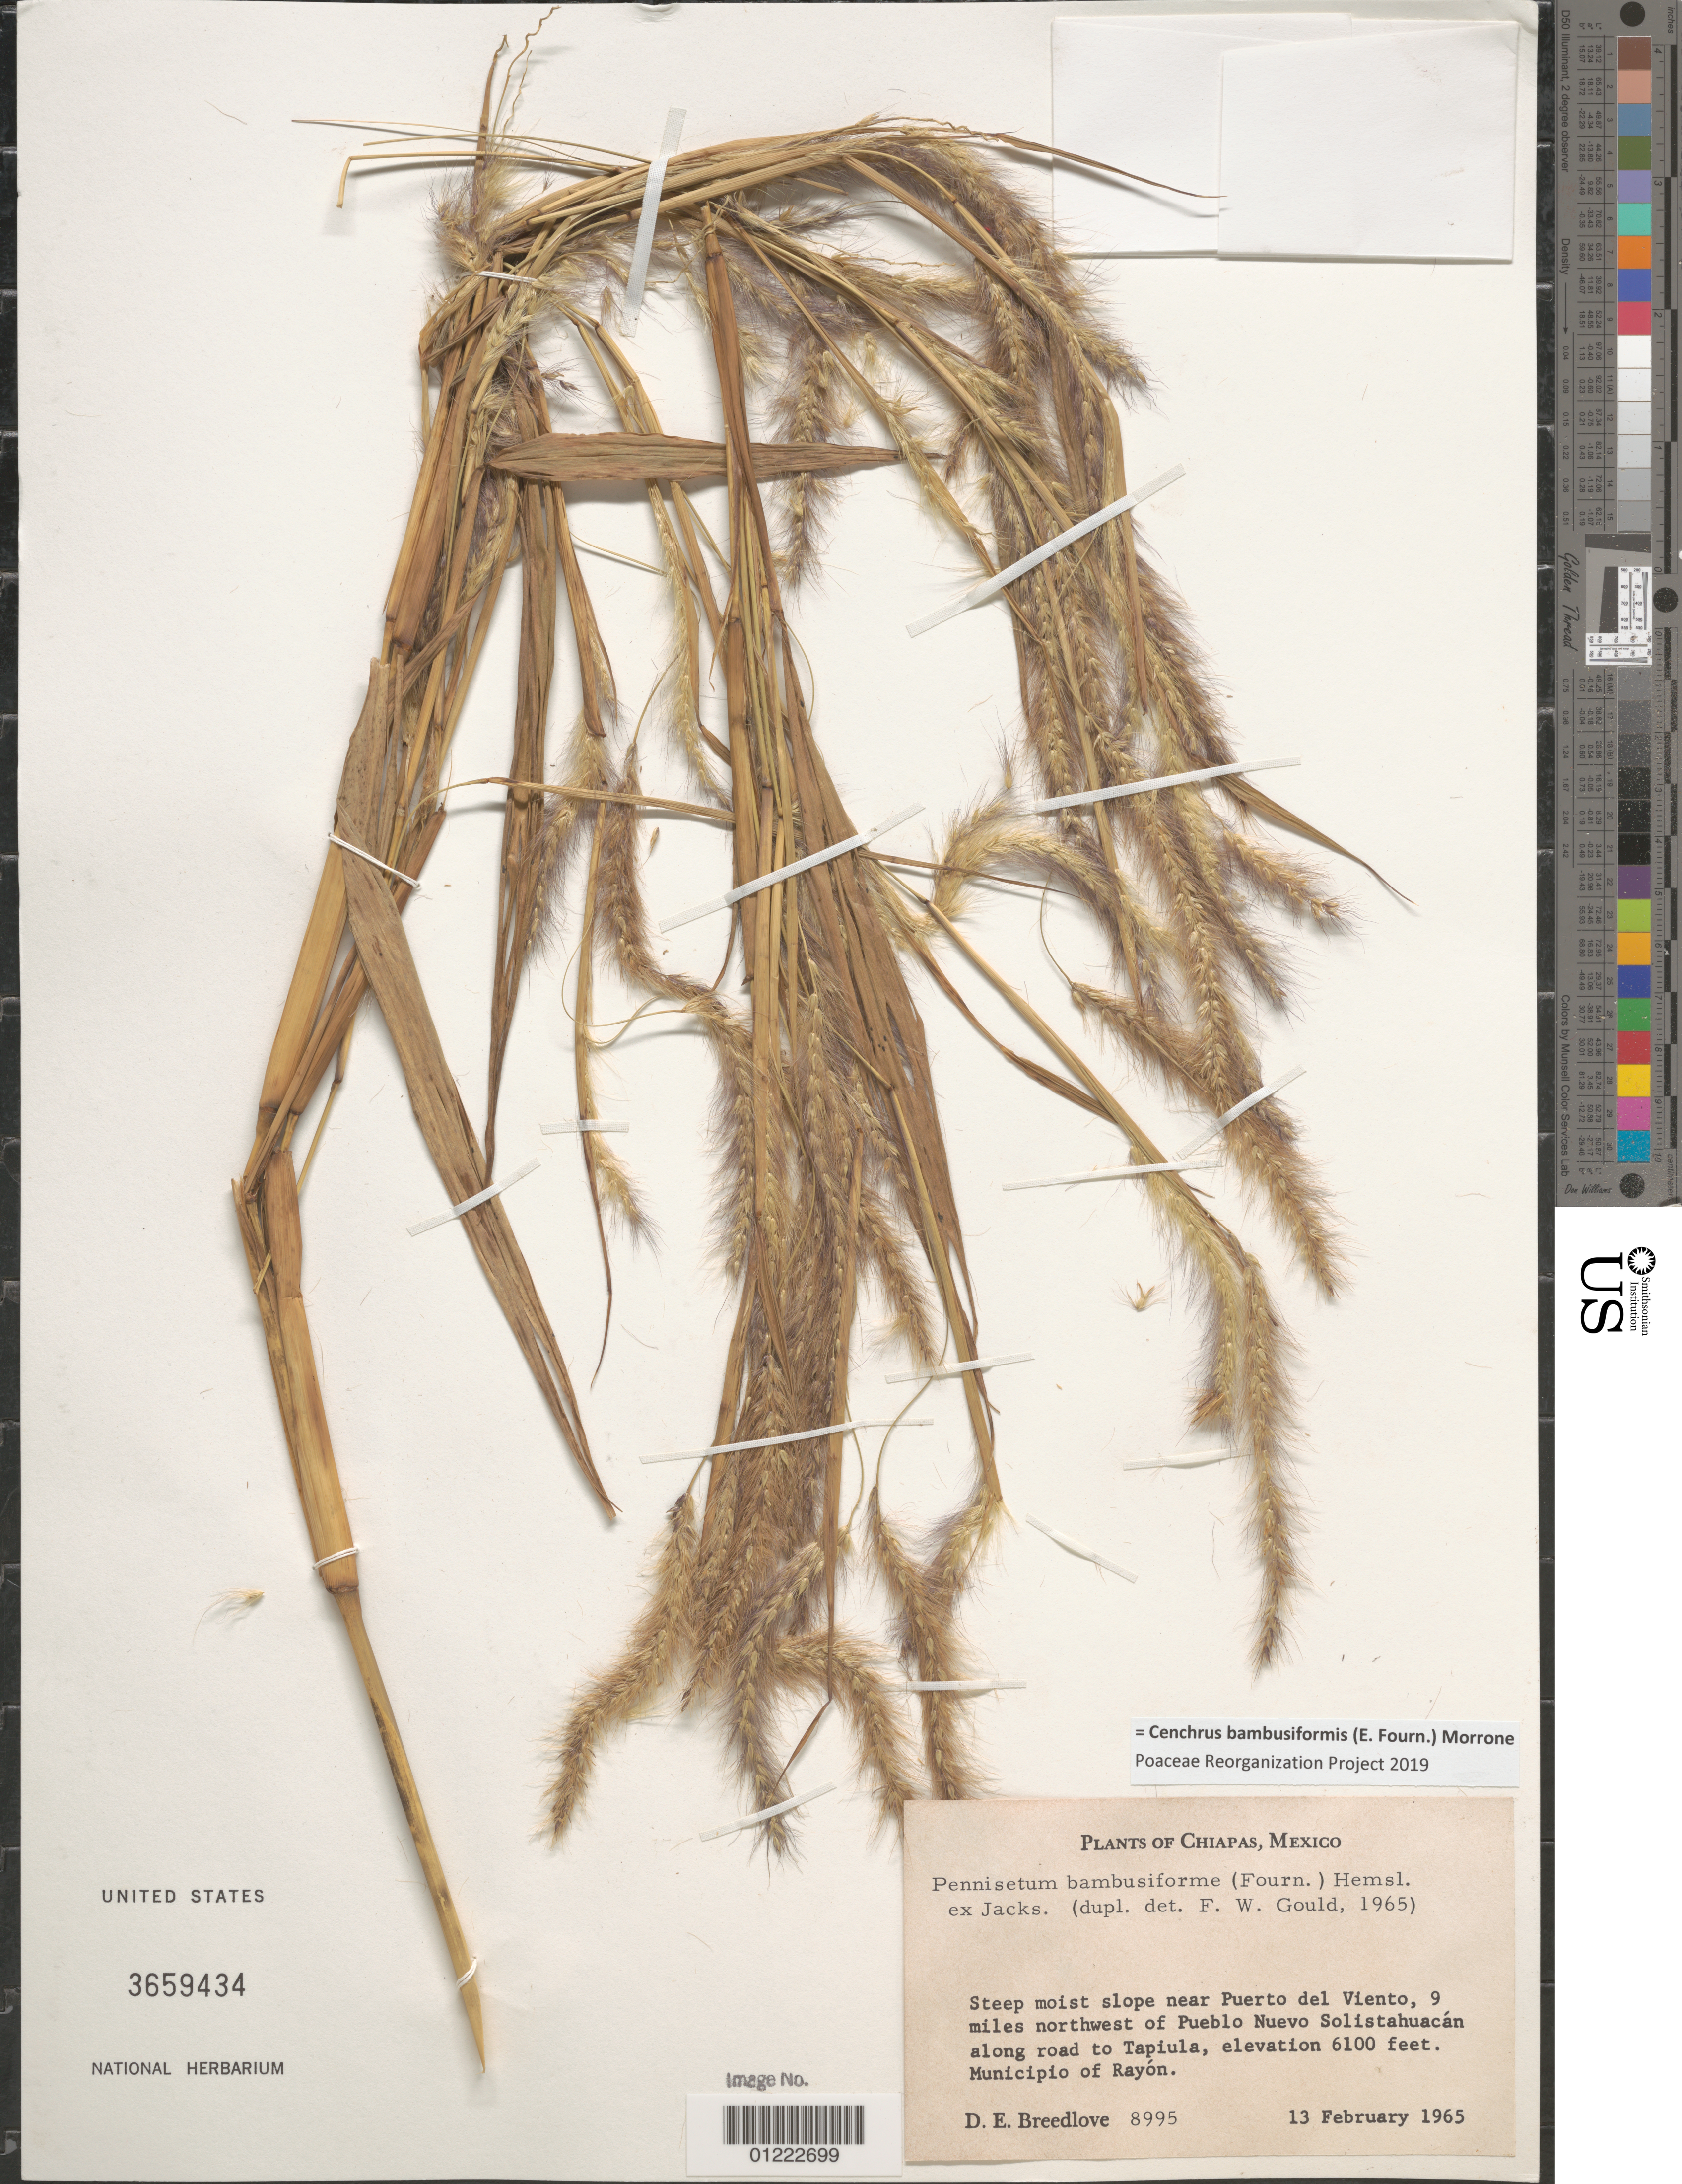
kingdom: Plantae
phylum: Tracheophyta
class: Liliopsida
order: Poales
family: Poaceae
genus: Cenchrus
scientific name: Cenchrus bambusiformis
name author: (E. Fourn.) Morrone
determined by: Poaceae Reorganization Project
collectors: D. E. Breedlove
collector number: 8995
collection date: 1965-02-13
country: Mexico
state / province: Chiapas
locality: Steep moist slope near Puerto del Viento, 9 miles northwest of Pueblo Nuevo Solistahuacan along road to Tapiula. Municipio of Rayon.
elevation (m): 1859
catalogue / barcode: US 3659434